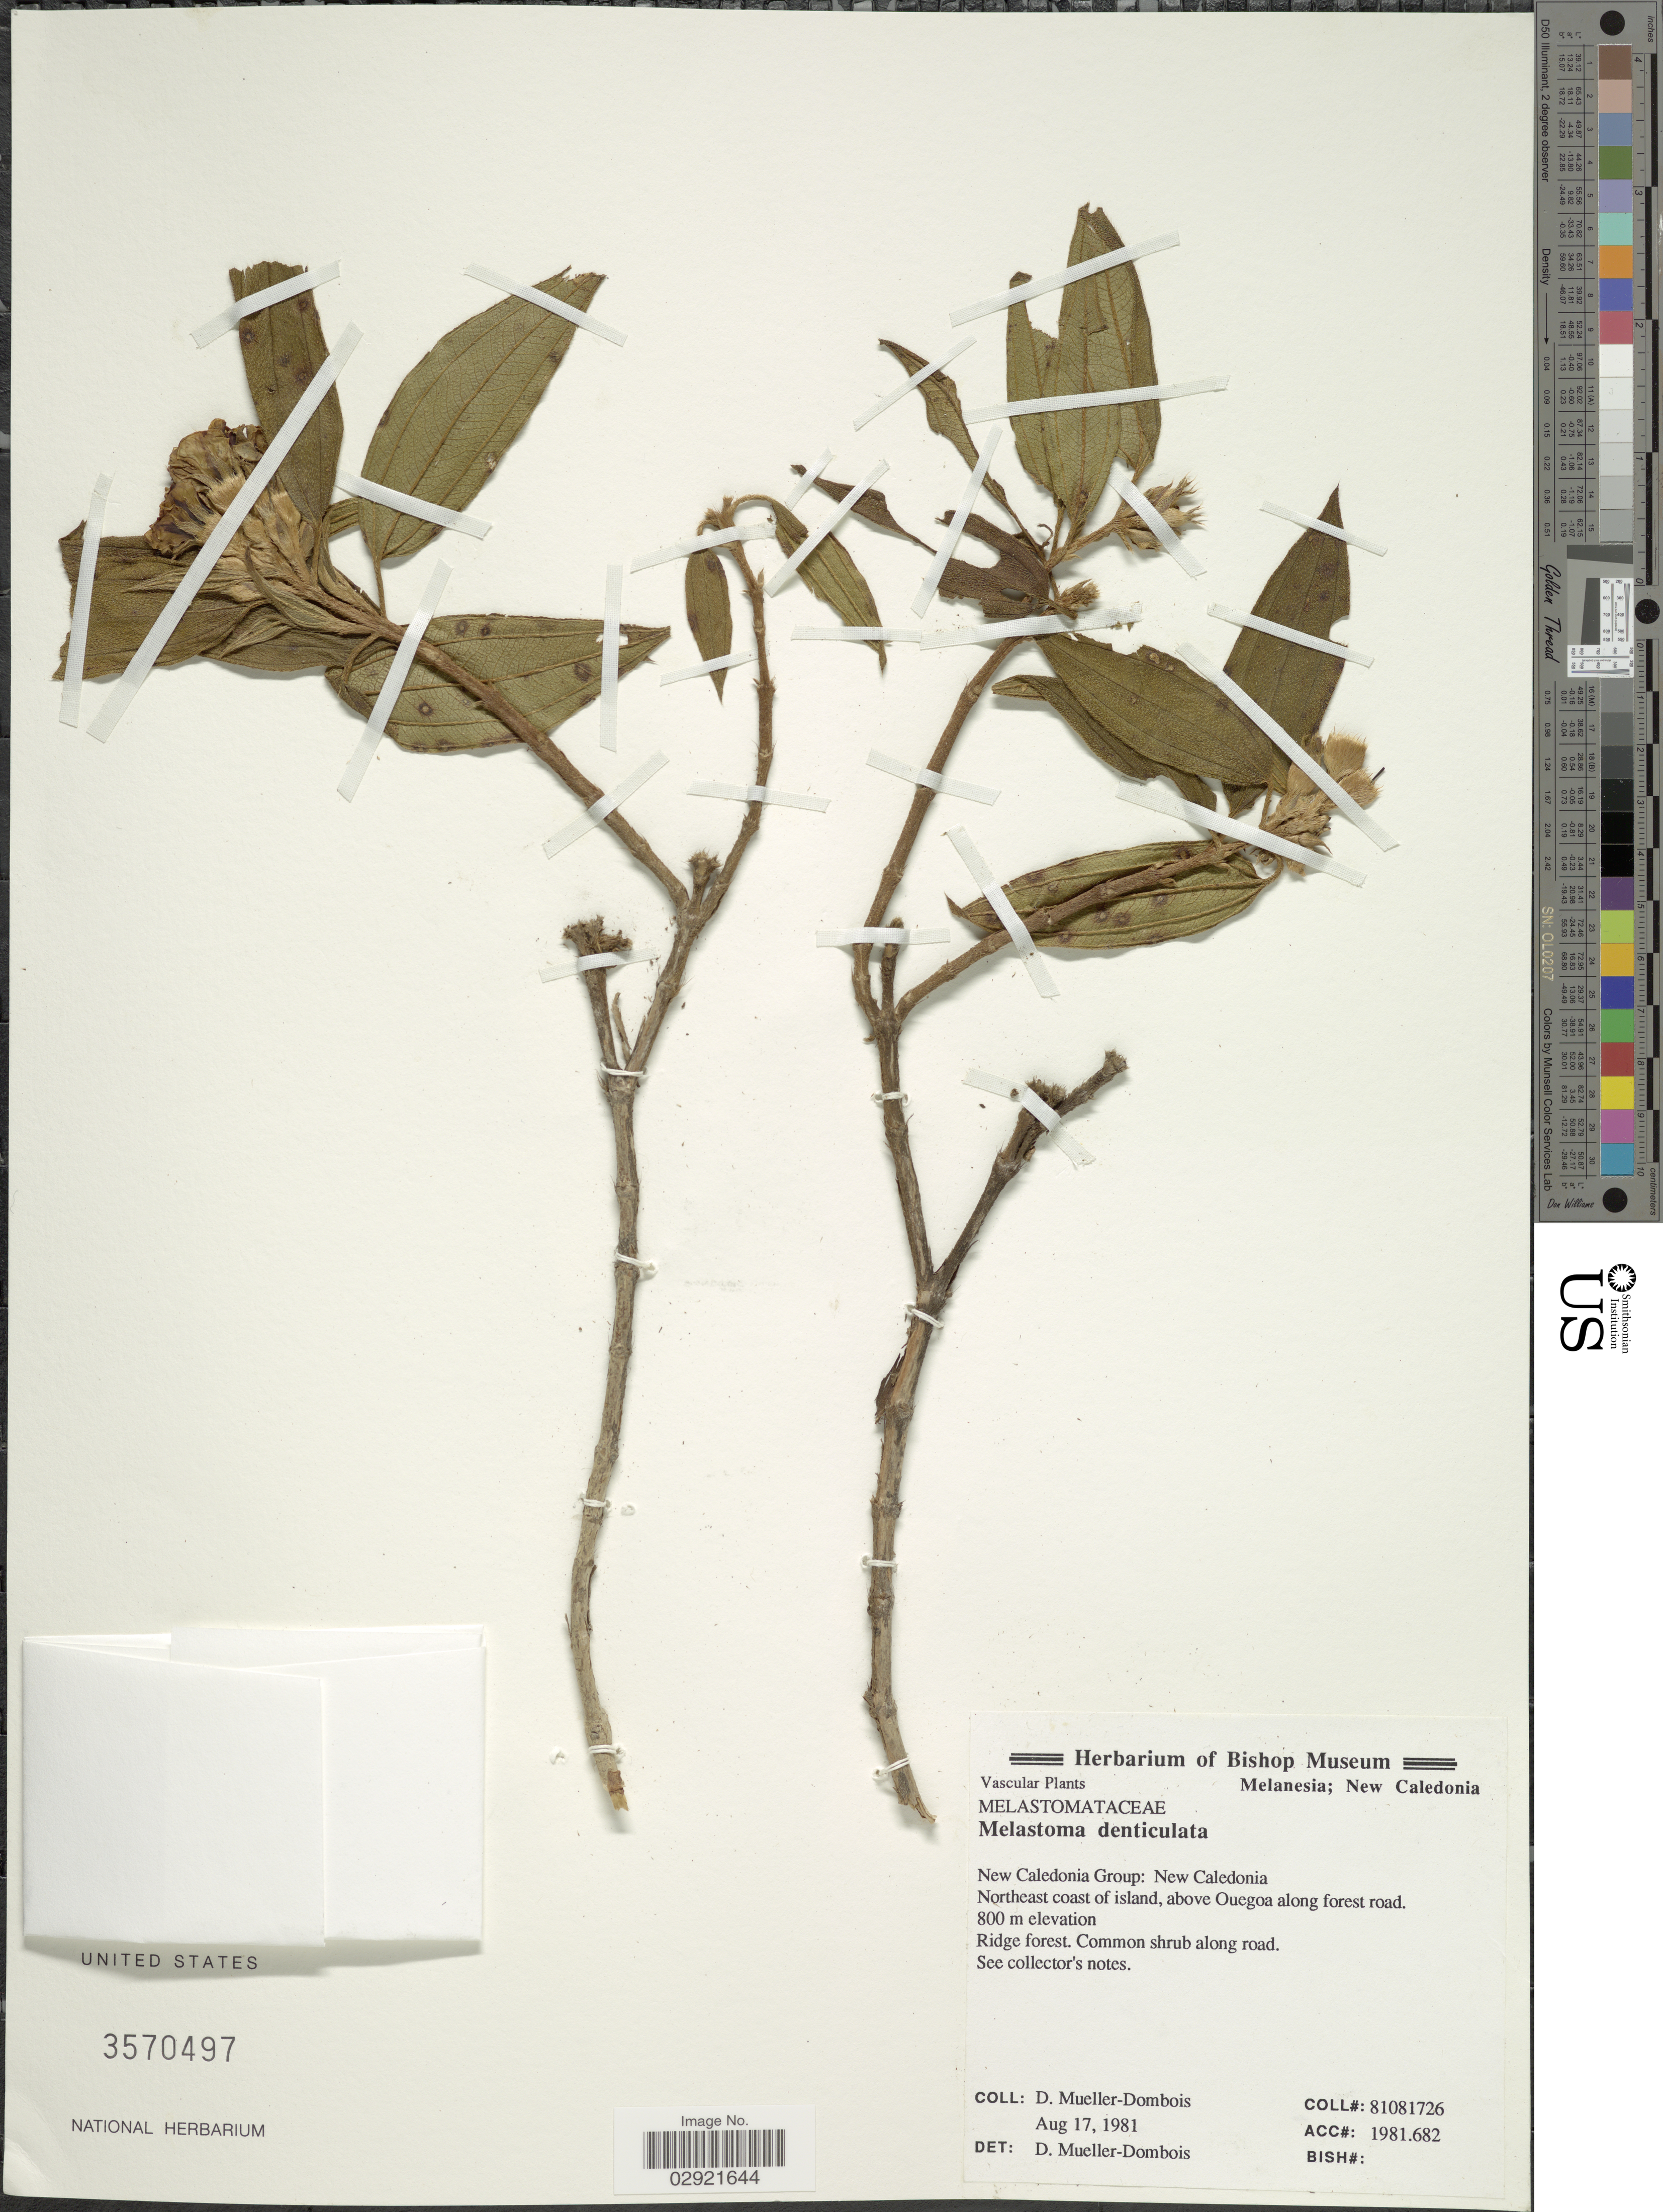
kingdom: Plantae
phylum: Tracheophyta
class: Magnoliopsida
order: Myrtales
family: Melastomataceae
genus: Melastoma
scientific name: Melastoma malabathricum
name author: L.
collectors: D. Mueller-Dombois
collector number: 81081726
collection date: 1981-08-17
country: New Caledonia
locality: Melanesia. New Caledonia Group: New Caledonia. Northeast coast of island, above Ouegoa along forest road.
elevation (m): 800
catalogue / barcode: US 3570497